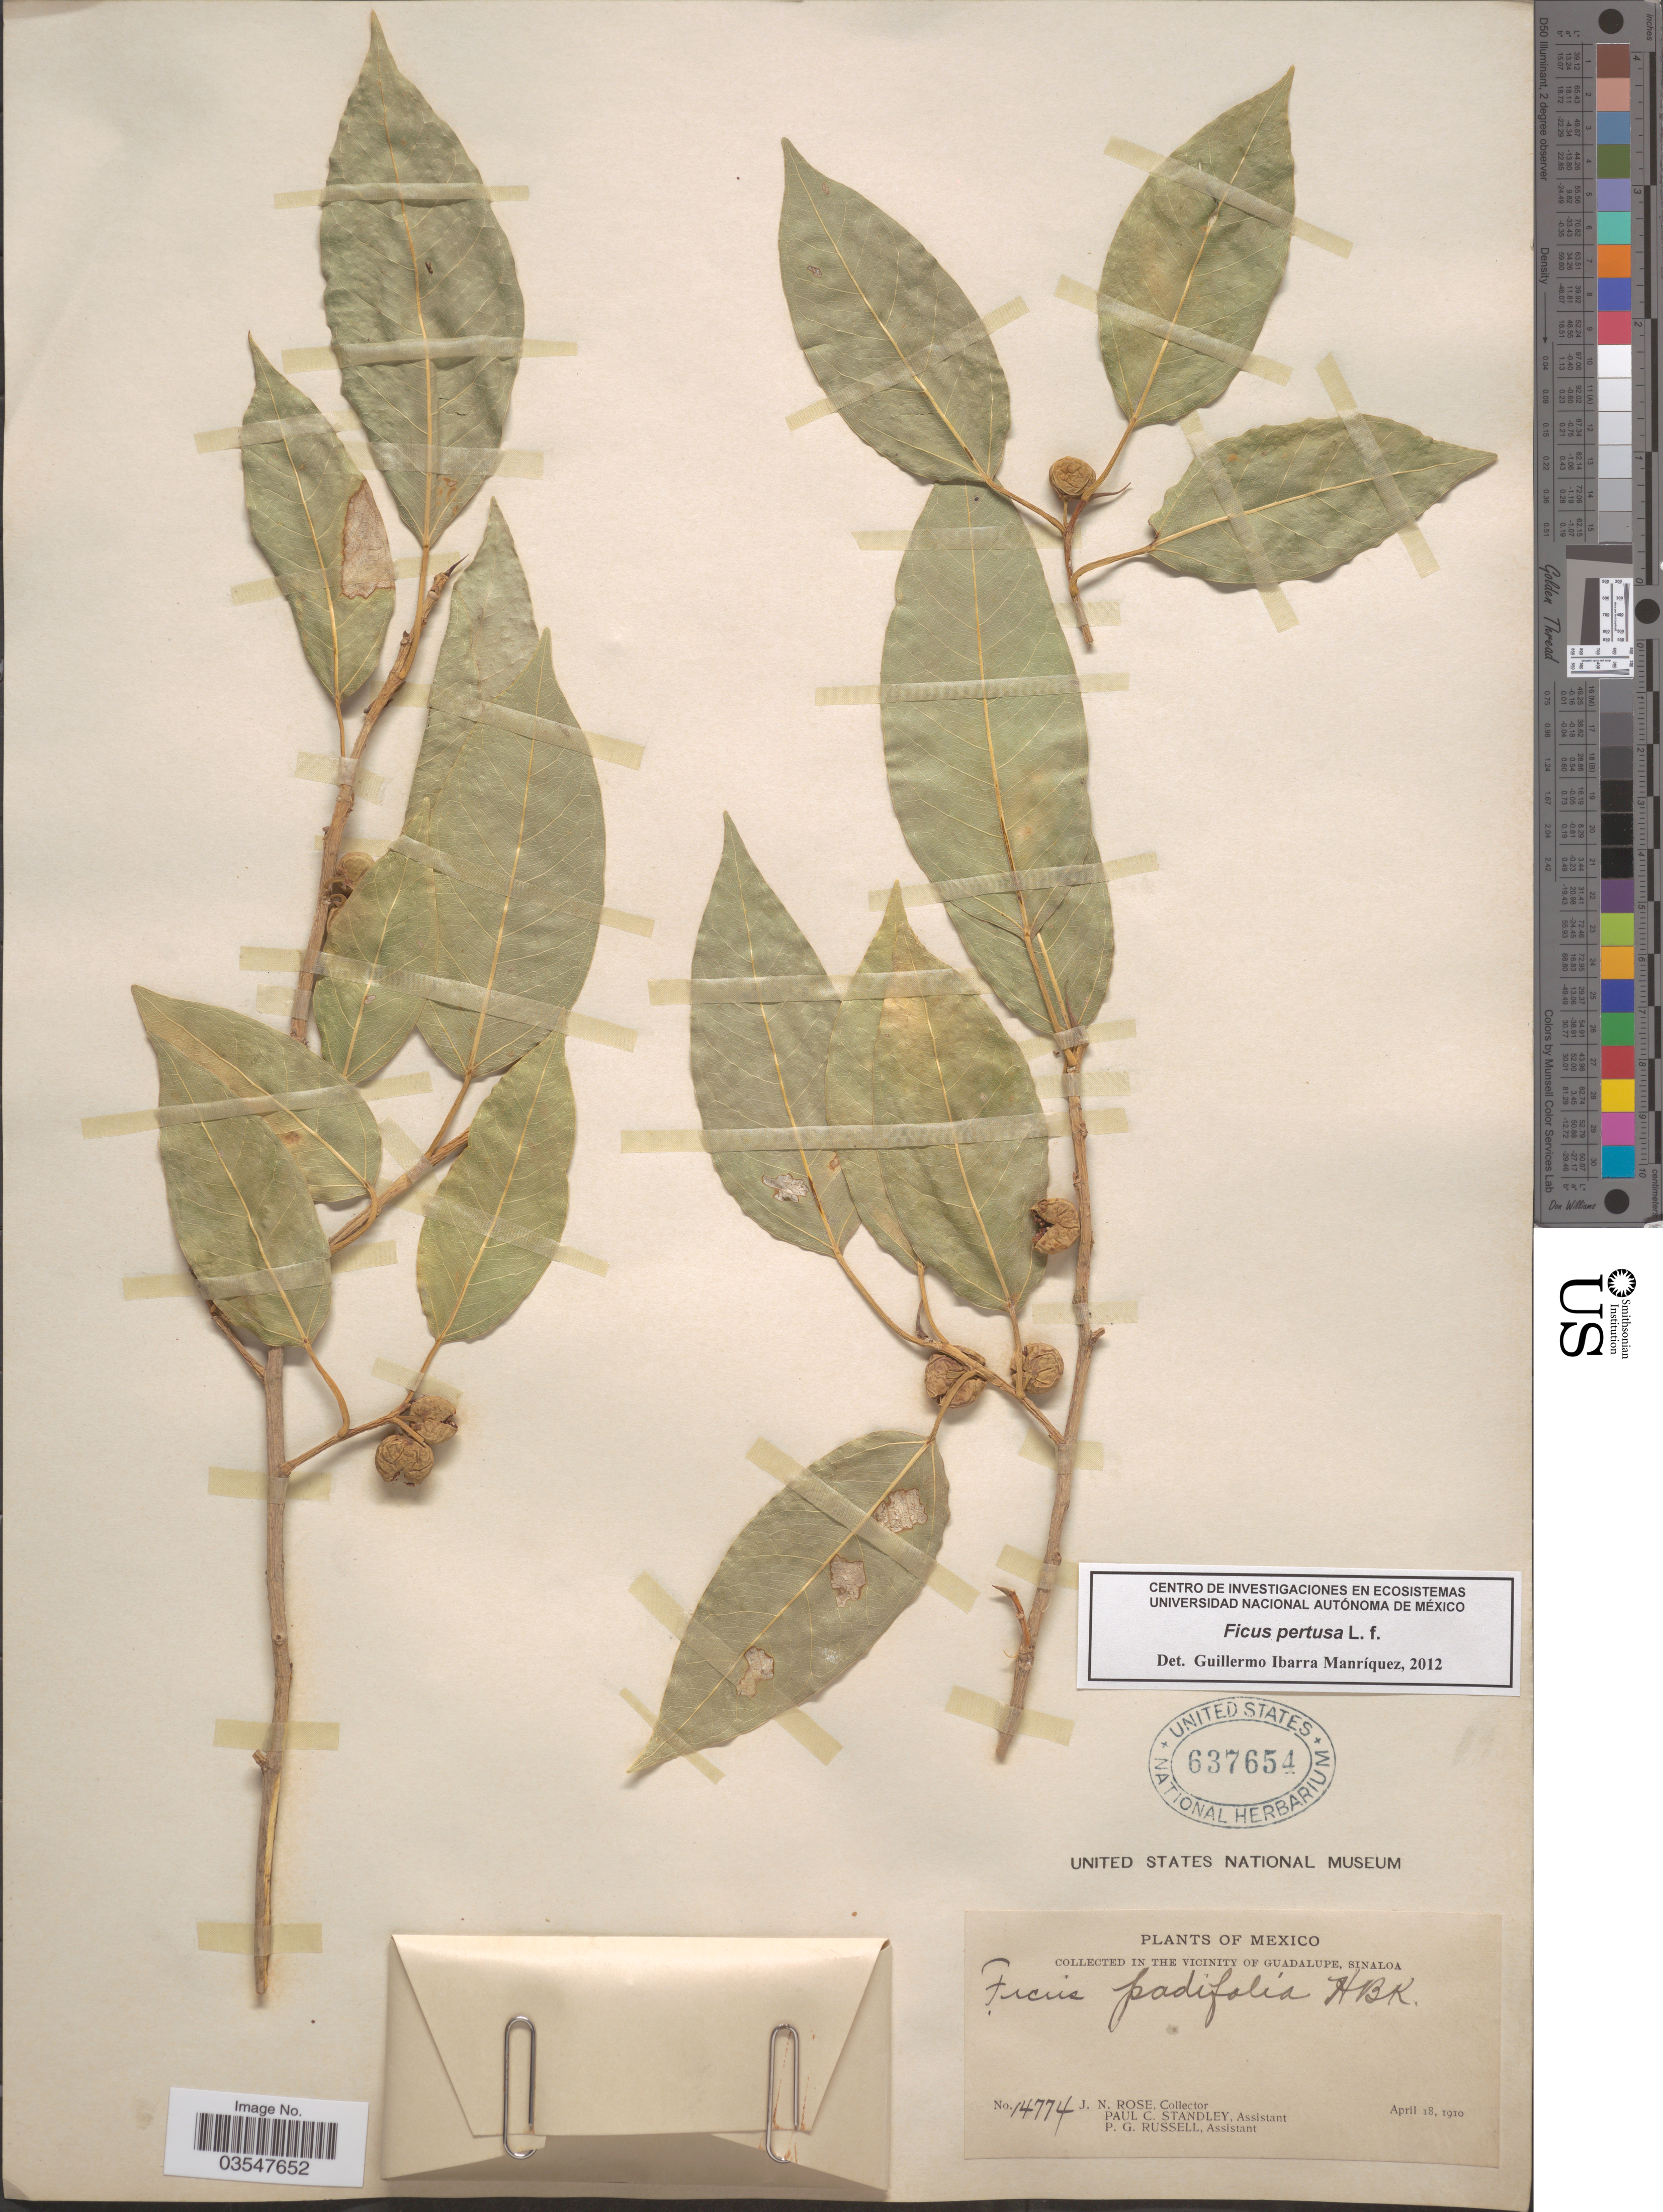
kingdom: Plantae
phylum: Tracheophyta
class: Magnoliopsida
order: Rosales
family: Moraceae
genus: Ficus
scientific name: Ficus pertusa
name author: L. f.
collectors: J. N. Rose, P. C. Standley & P. G. Russell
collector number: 14774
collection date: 1910-04-18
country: Mexico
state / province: Sinaloa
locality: In the vicinity of Guadalupe.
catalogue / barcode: US 637654